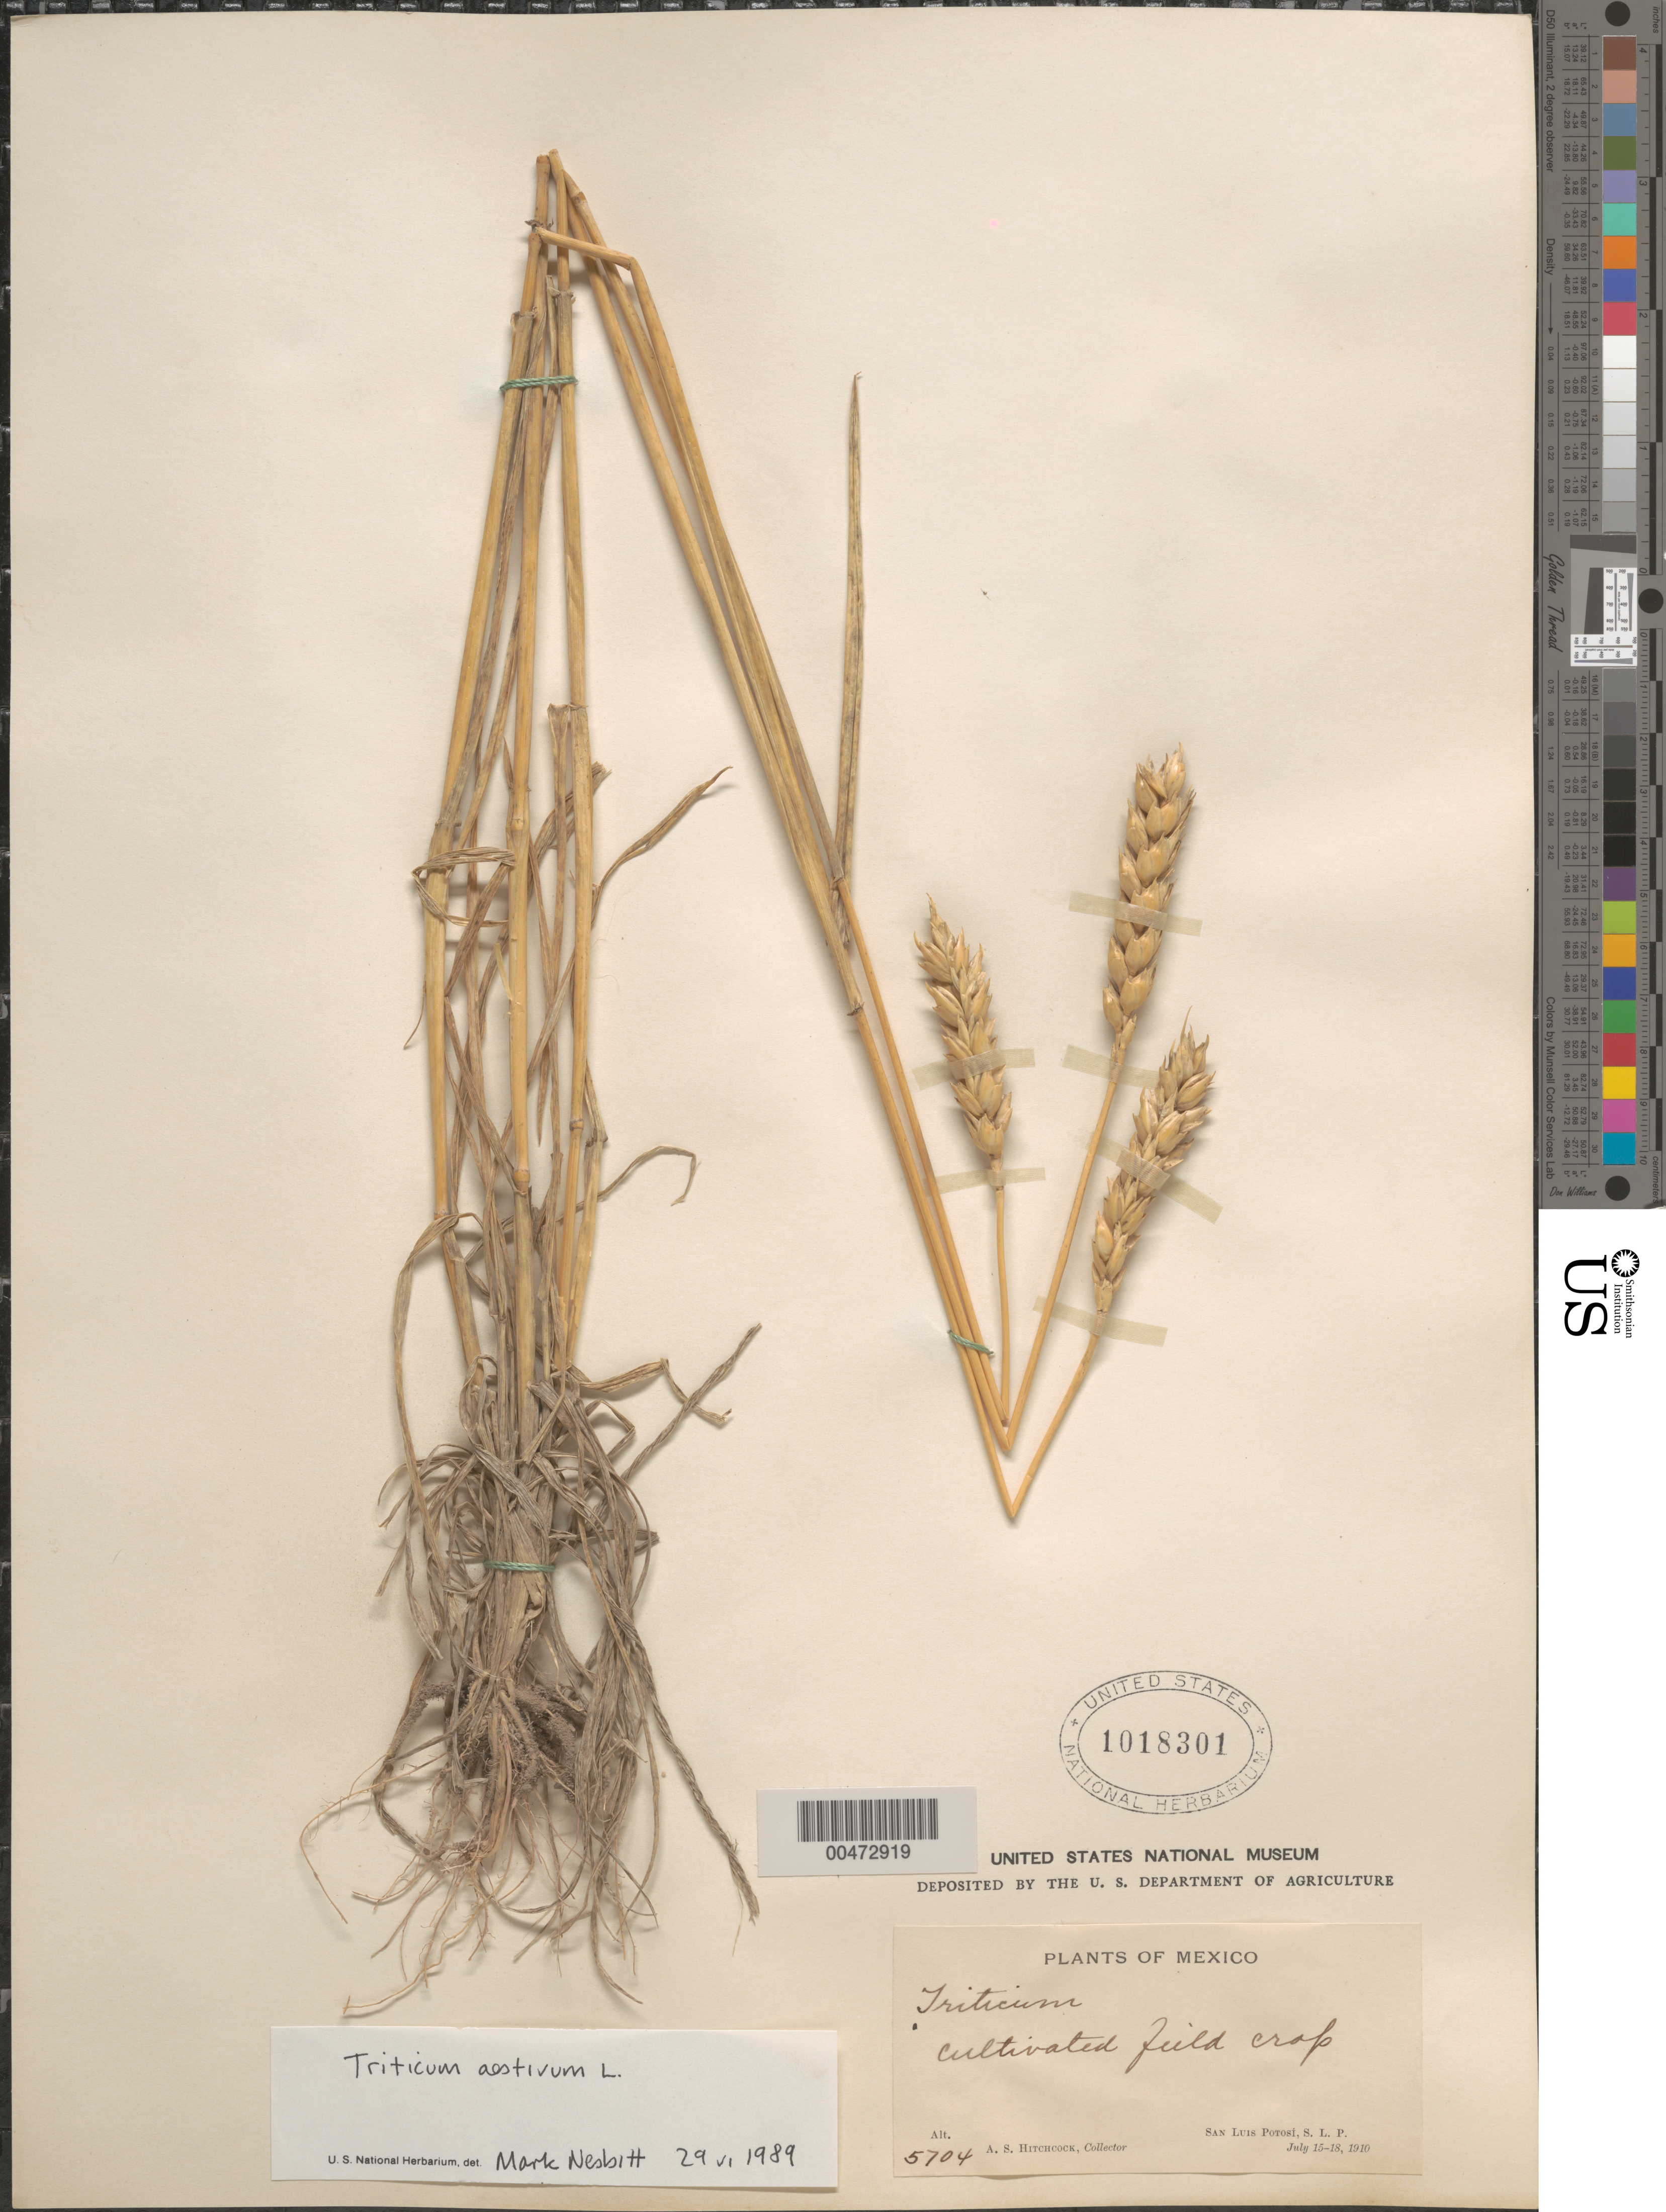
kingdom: Plantae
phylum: Tracheophyta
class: Liliopsida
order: Poales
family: Poaceae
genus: Triticum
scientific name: Triticum aestivum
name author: L.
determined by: Nesbitt, M.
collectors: A. S. Hitchcock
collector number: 5704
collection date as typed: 15 Jul 1910 to 18 Jul 1910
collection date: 1910-07-15/1910-07-18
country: Mexico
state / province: San Luis Potosi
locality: San Luis Potos¡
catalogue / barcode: US 1018301